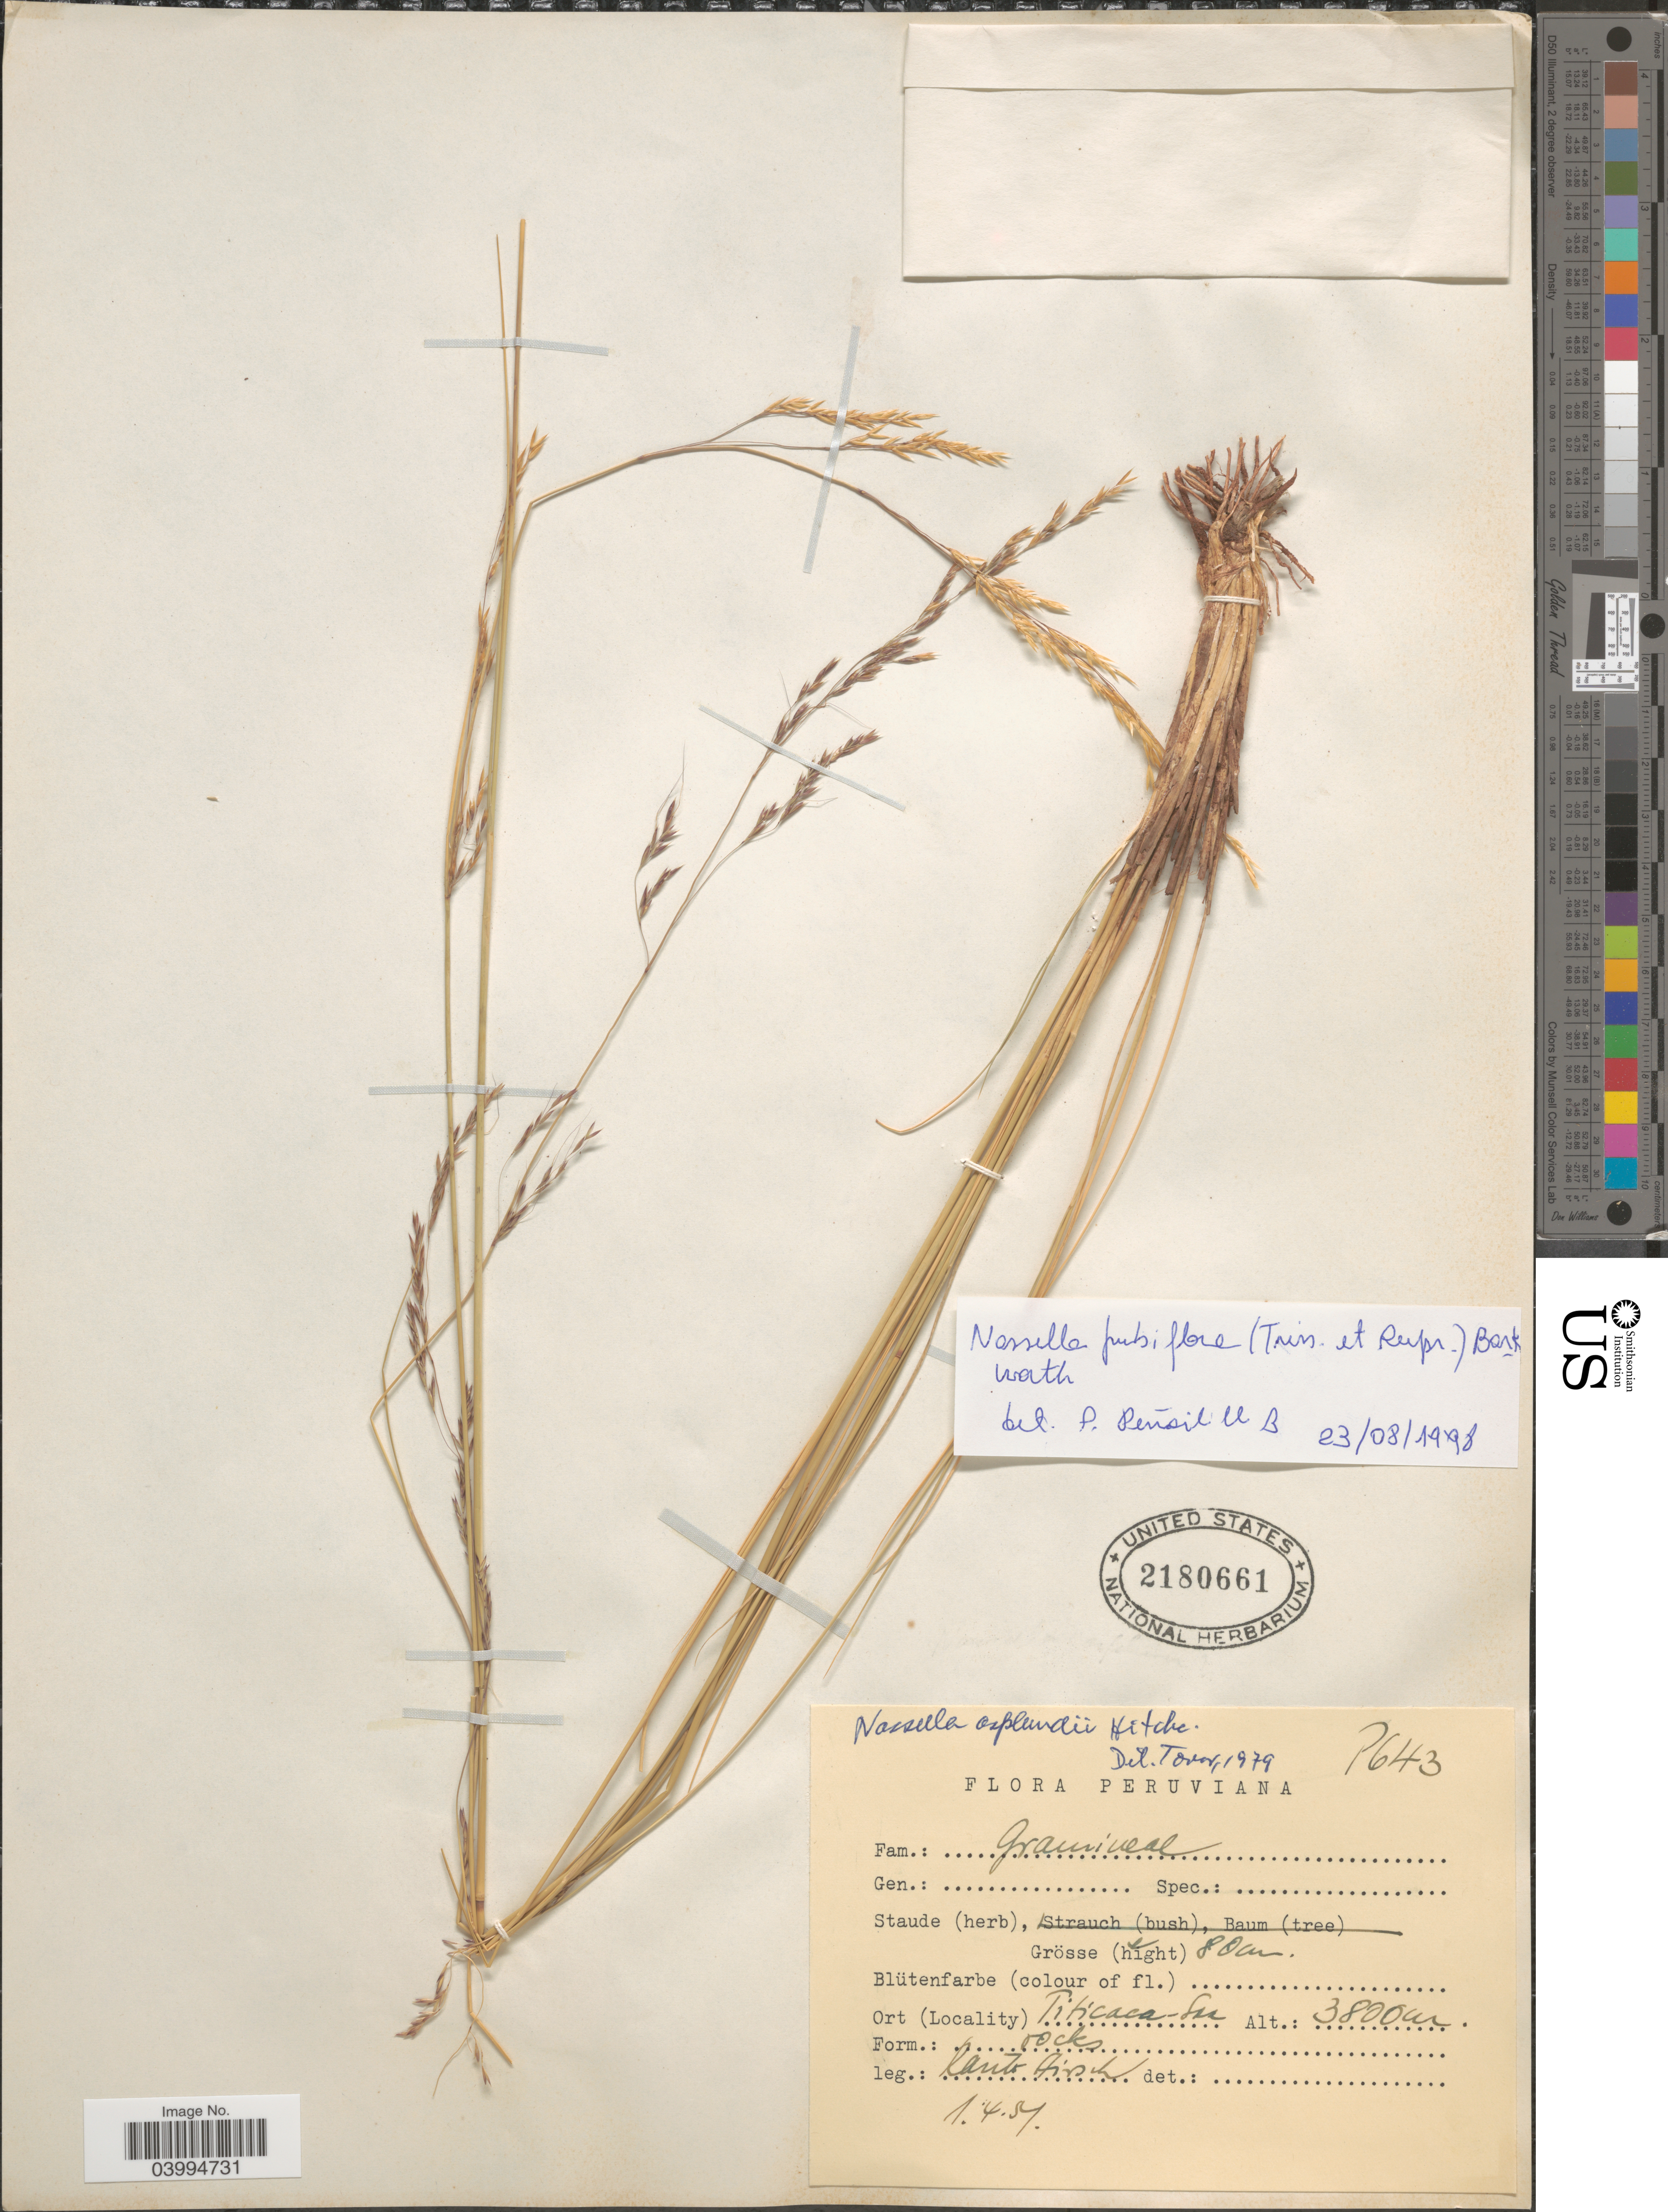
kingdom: Plantae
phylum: Tracheophyta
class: Liliopsida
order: Poales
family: Poaceae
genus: Nassella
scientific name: Nassella pubiflora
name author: (Trin. & Rupr.) É. Desv.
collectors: W. Rauh & G. Hirsch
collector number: P643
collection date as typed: Transcribed d/m/y: 1/4/54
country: Peru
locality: Titicaca-Lac.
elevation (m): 3800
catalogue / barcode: US 2180661